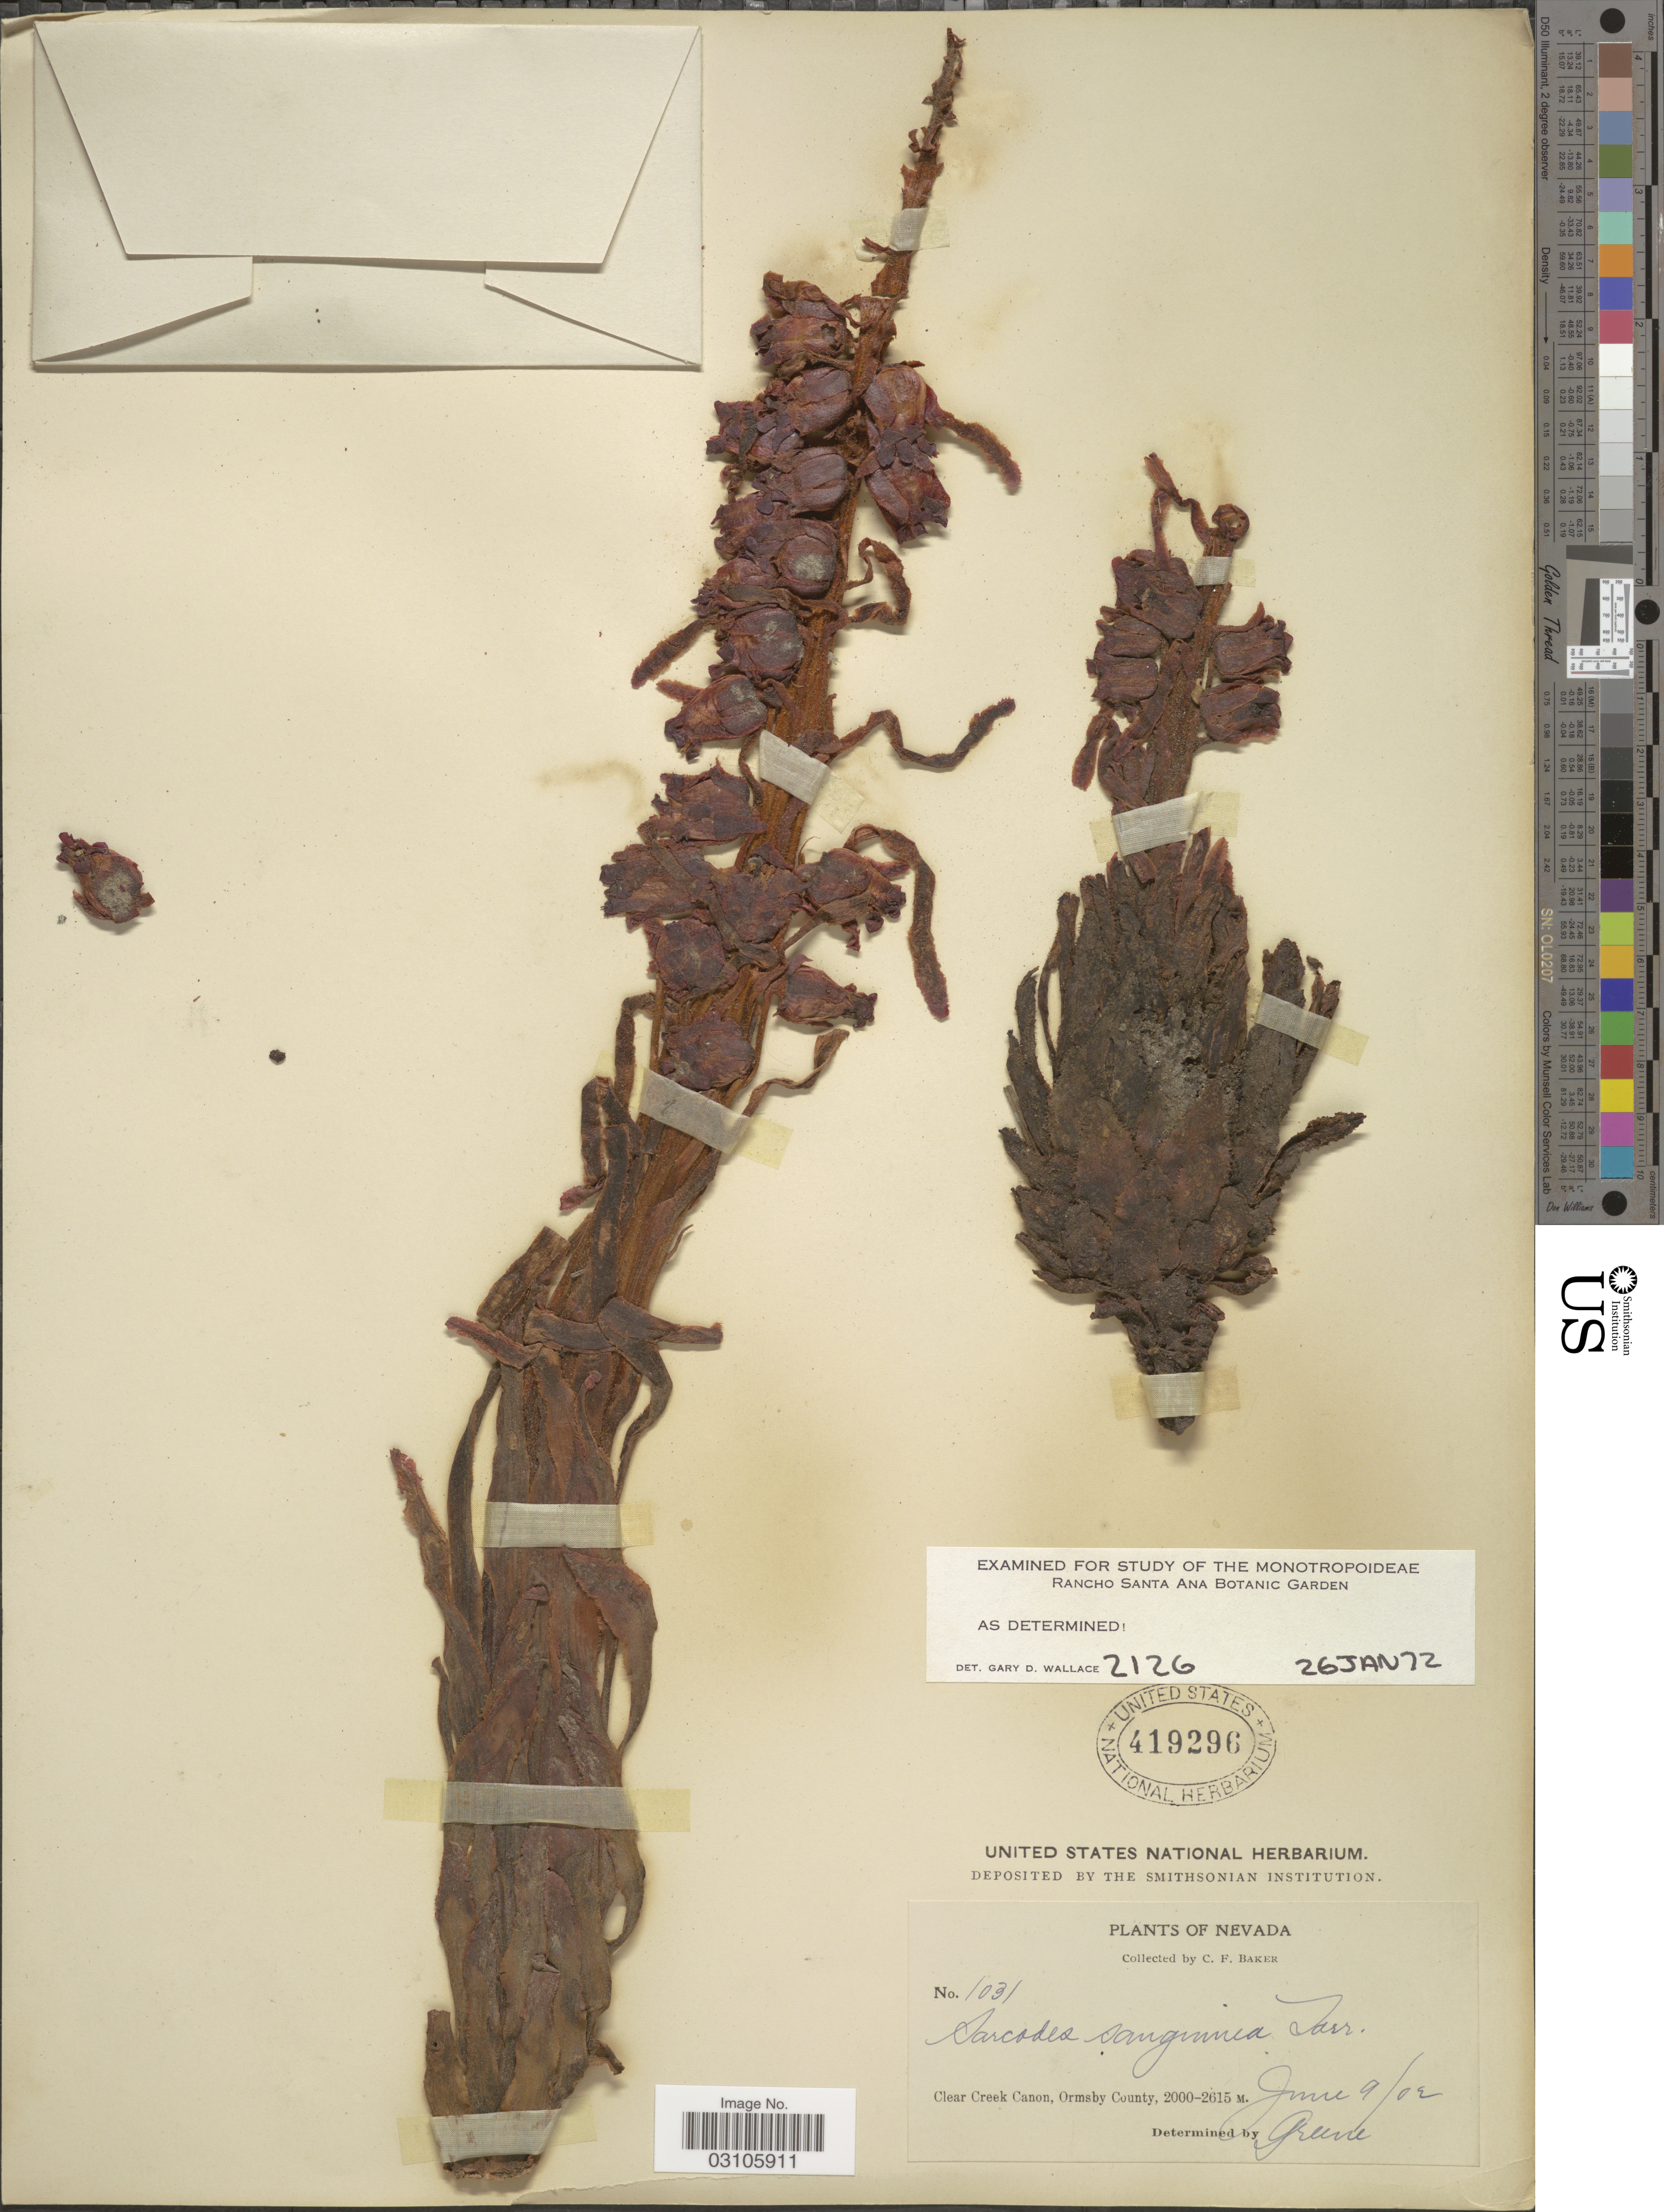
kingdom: Plantae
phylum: Tracheophyta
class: Magnoliopsida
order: Ericales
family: Ericaceae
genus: Sarcodes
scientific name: Sarcodes sanguinea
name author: Torr.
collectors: C. F. Baker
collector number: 1031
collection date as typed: Transcribed d/m/y: 9/6/2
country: United States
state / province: Nevada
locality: Clear Creek Canon, Ormsby County.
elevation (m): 2000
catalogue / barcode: US 419296